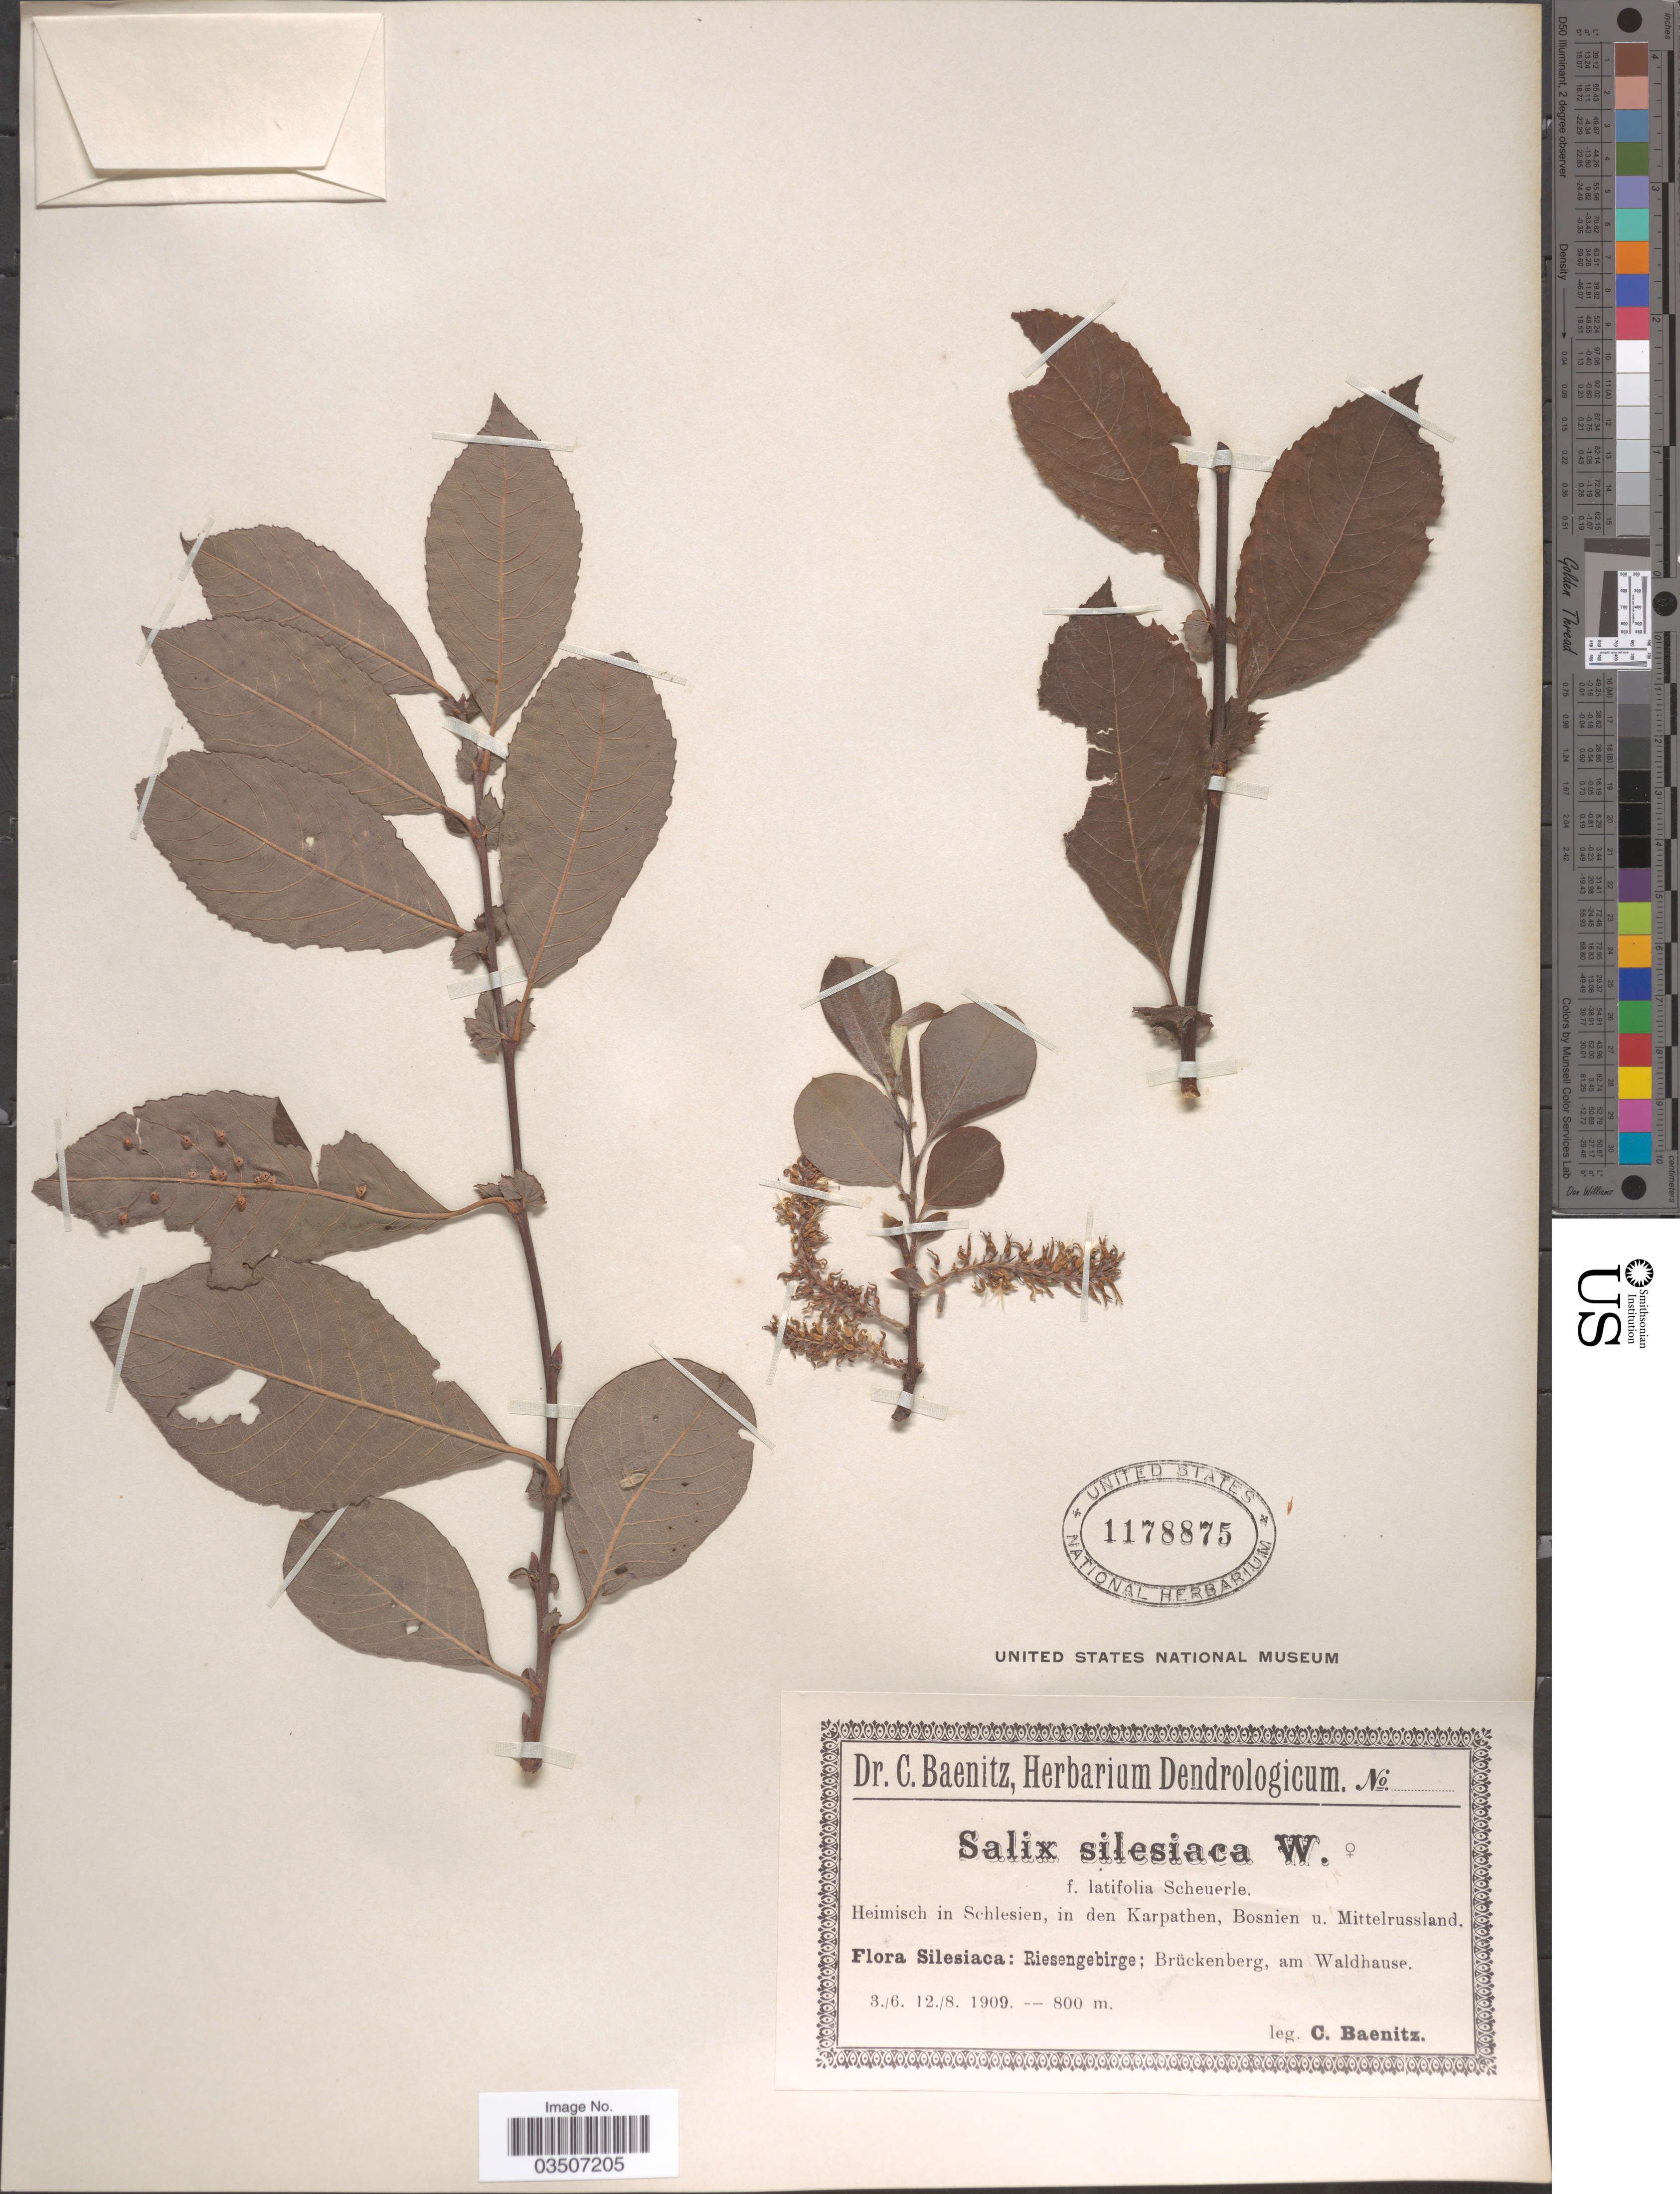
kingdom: Plantae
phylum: Tracheophyta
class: Magnoliopsida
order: Malpighiales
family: Salicaceae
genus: Salix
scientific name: Salix silesiaca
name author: Willd.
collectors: C. G. Baenitz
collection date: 1909-06-03/1909-08-12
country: Poland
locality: Silesiaca: Riesengebirge; Brückenberg, am Waldhause.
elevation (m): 800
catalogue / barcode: US 1178875